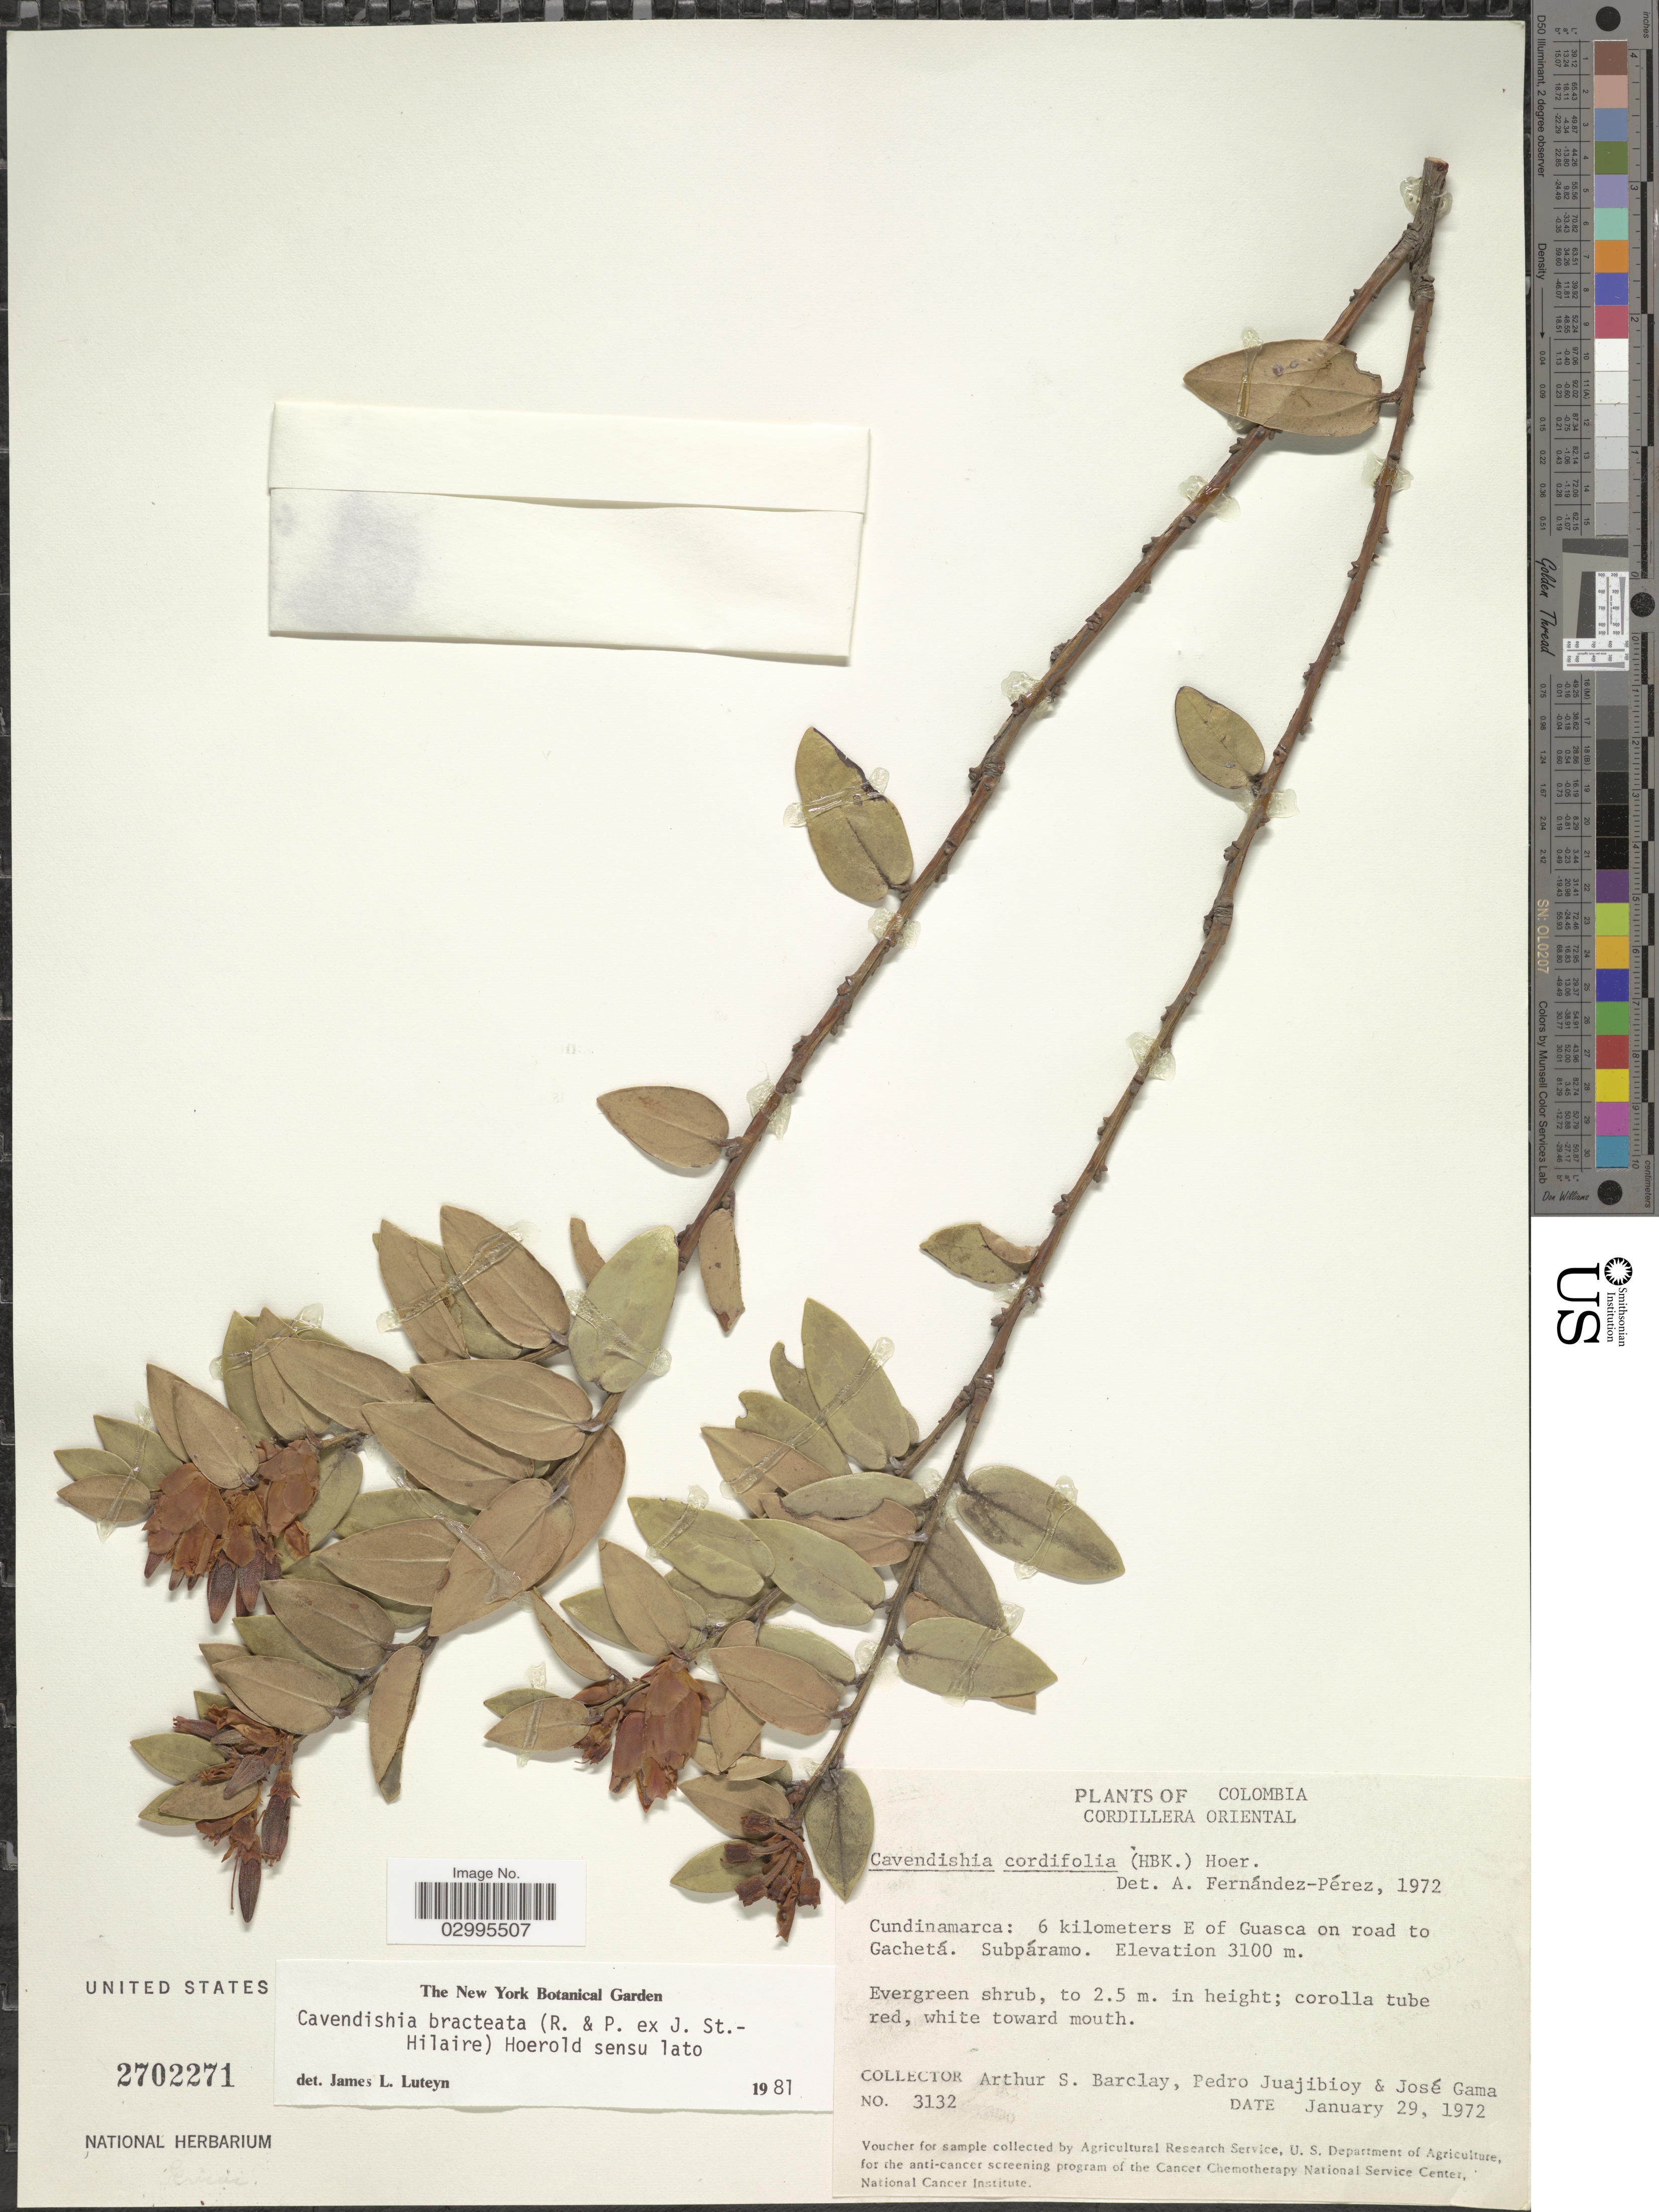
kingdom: Plantae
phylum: Tracheophyta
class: Magnoliopsida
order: Ericales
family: Ericaceae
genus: Cavendishia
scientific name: Cavendishia bracteata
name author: (Ruiz & Pav. ex J. St.-Hil.) Hoerold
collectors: A. S. Barclay, P. Juajibioy & J. Gama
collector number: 3132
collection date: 1972-01-29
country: Colombia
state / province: Cundinamarca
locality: Cordillera Oriental. 6 kilometers E of Guasca on road to Gachetá.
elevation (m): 3100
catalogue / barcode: US 2702271